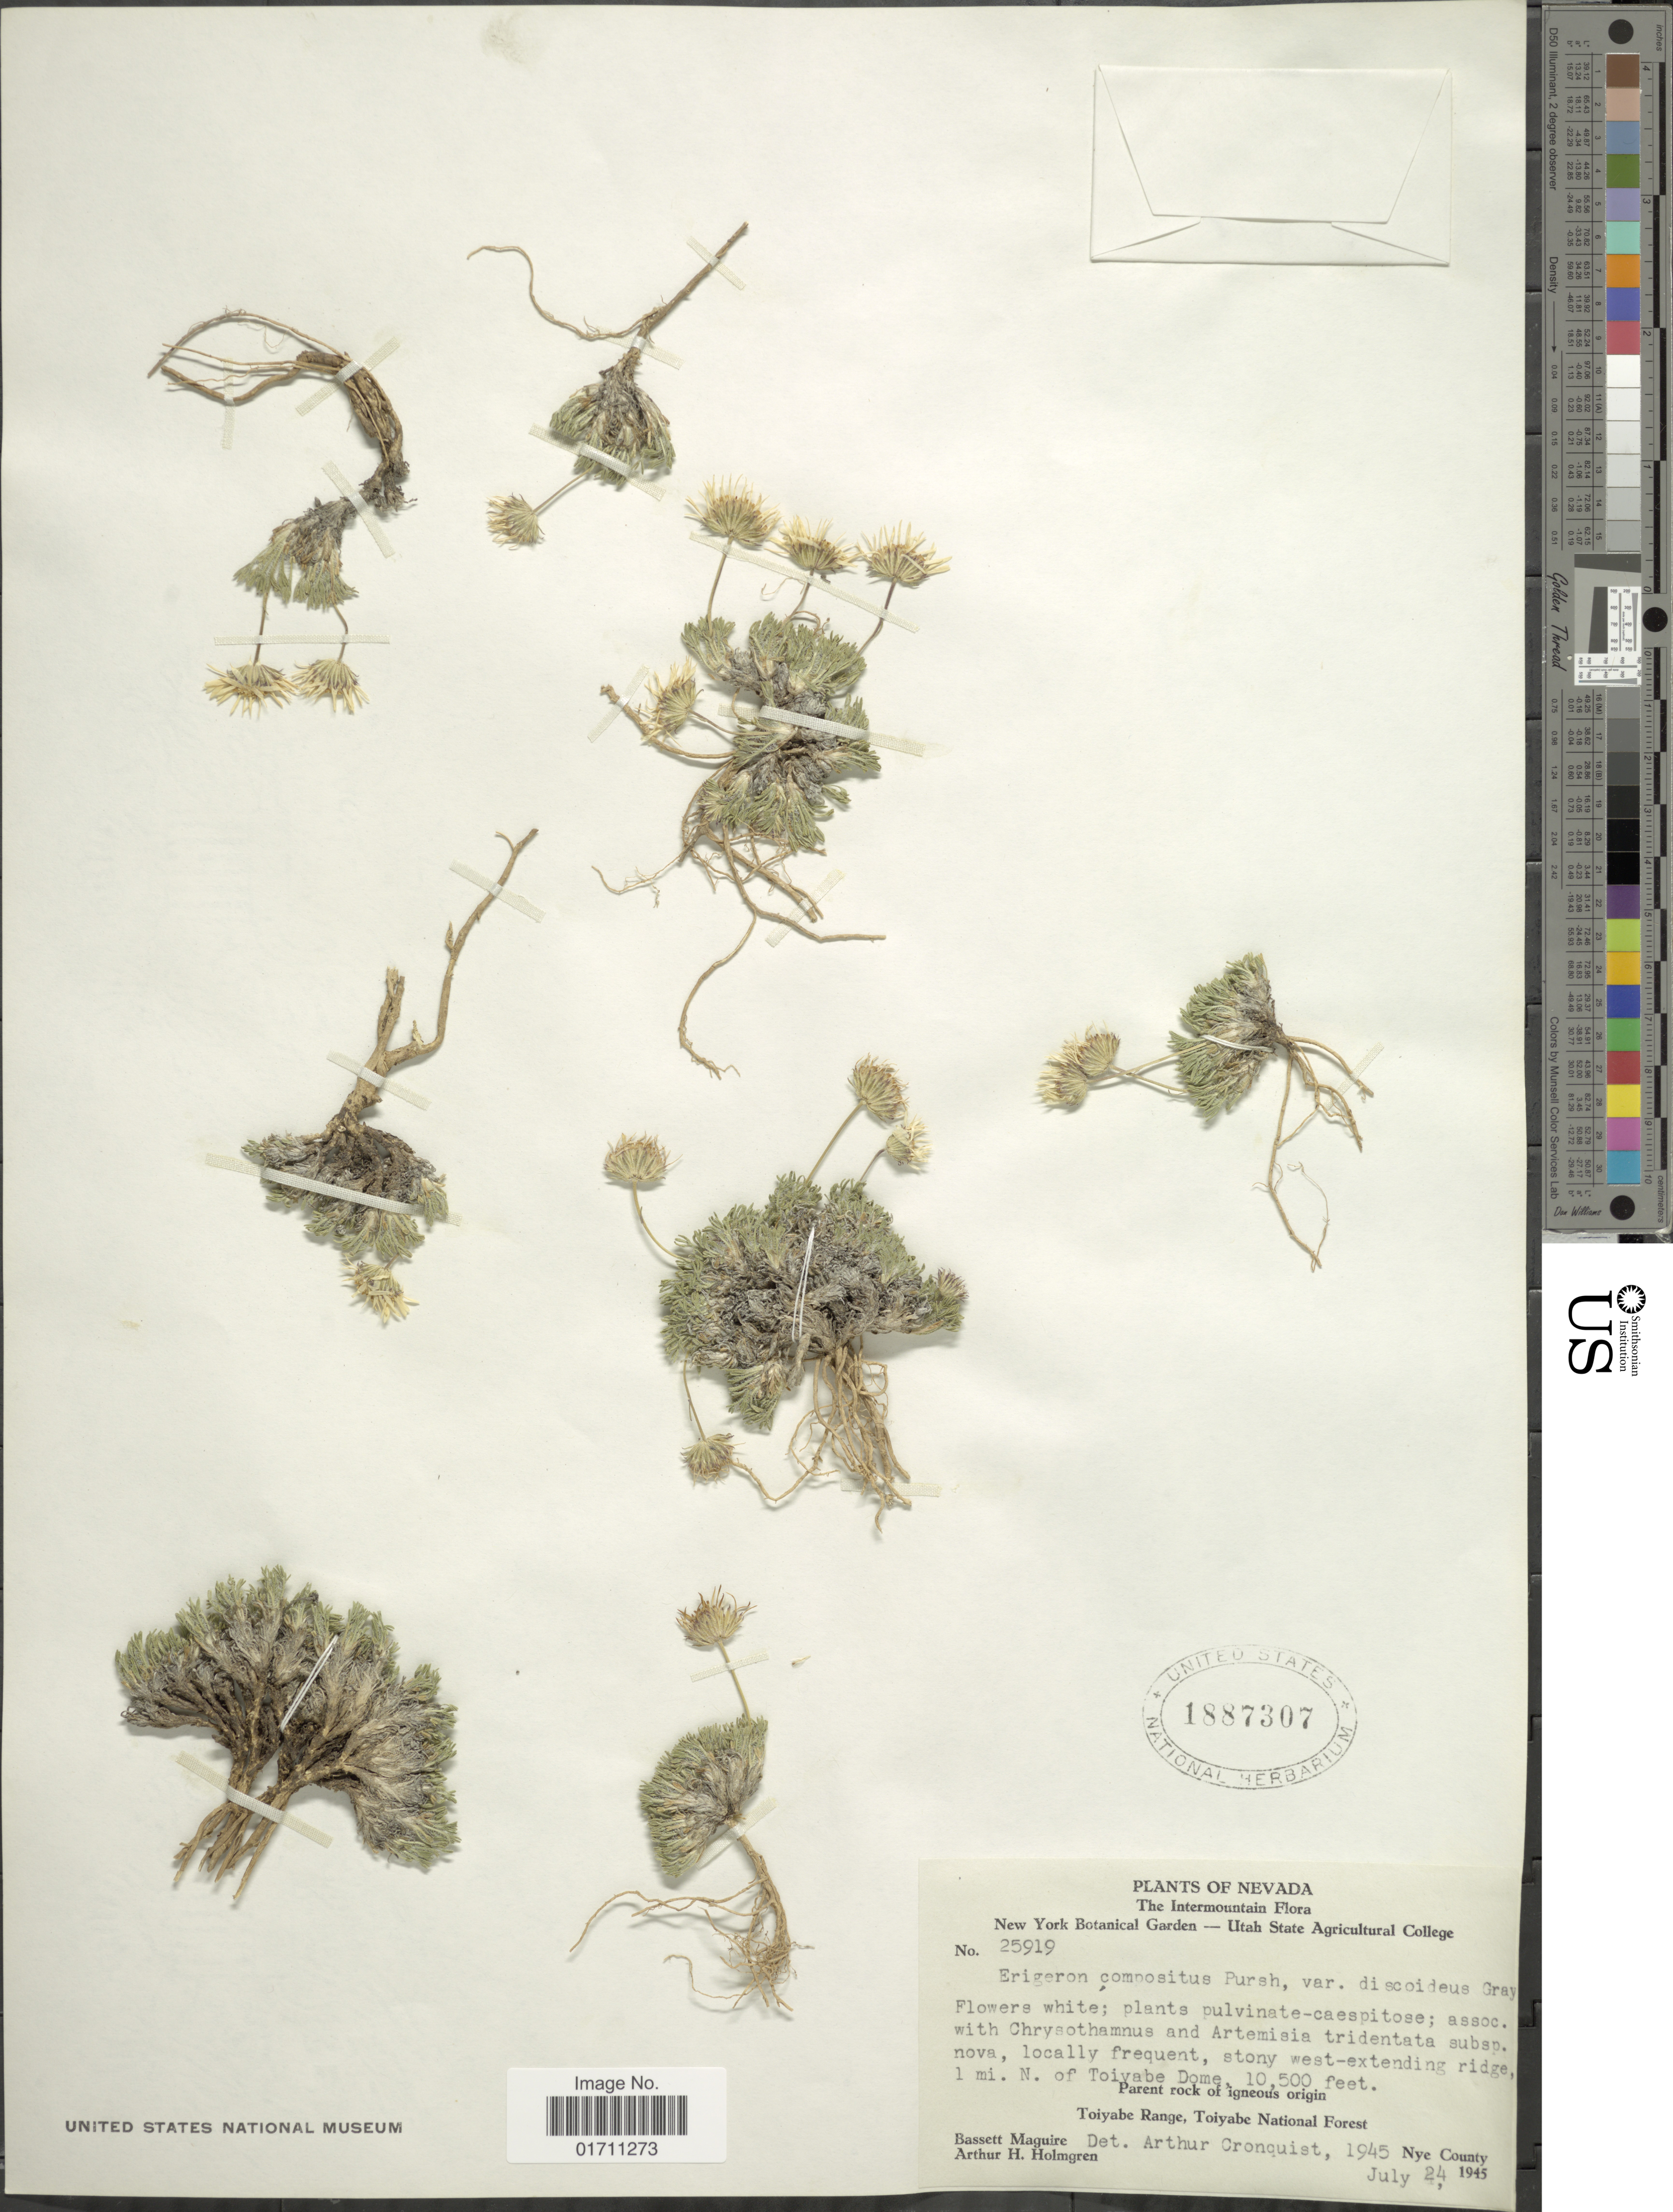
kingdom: Plantae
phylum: Tracheophyta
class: Magnoliopsida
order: Asterales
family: Asteraceae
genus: Erigeron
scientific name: Erigeron compositus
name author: Pursh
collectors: B. Maguire & A. H. Holmgren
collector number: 25919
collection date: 1945-07-24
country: United States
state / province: Nevada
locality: The Intermountain, locally frequent, stony west-extending ridge, 1 mi N of toiyabe Dome, Parent rock of igneous origin Toiyabe Range, Toiyabe National Forest, Nye County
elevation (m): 3200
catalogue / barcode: US 1887307